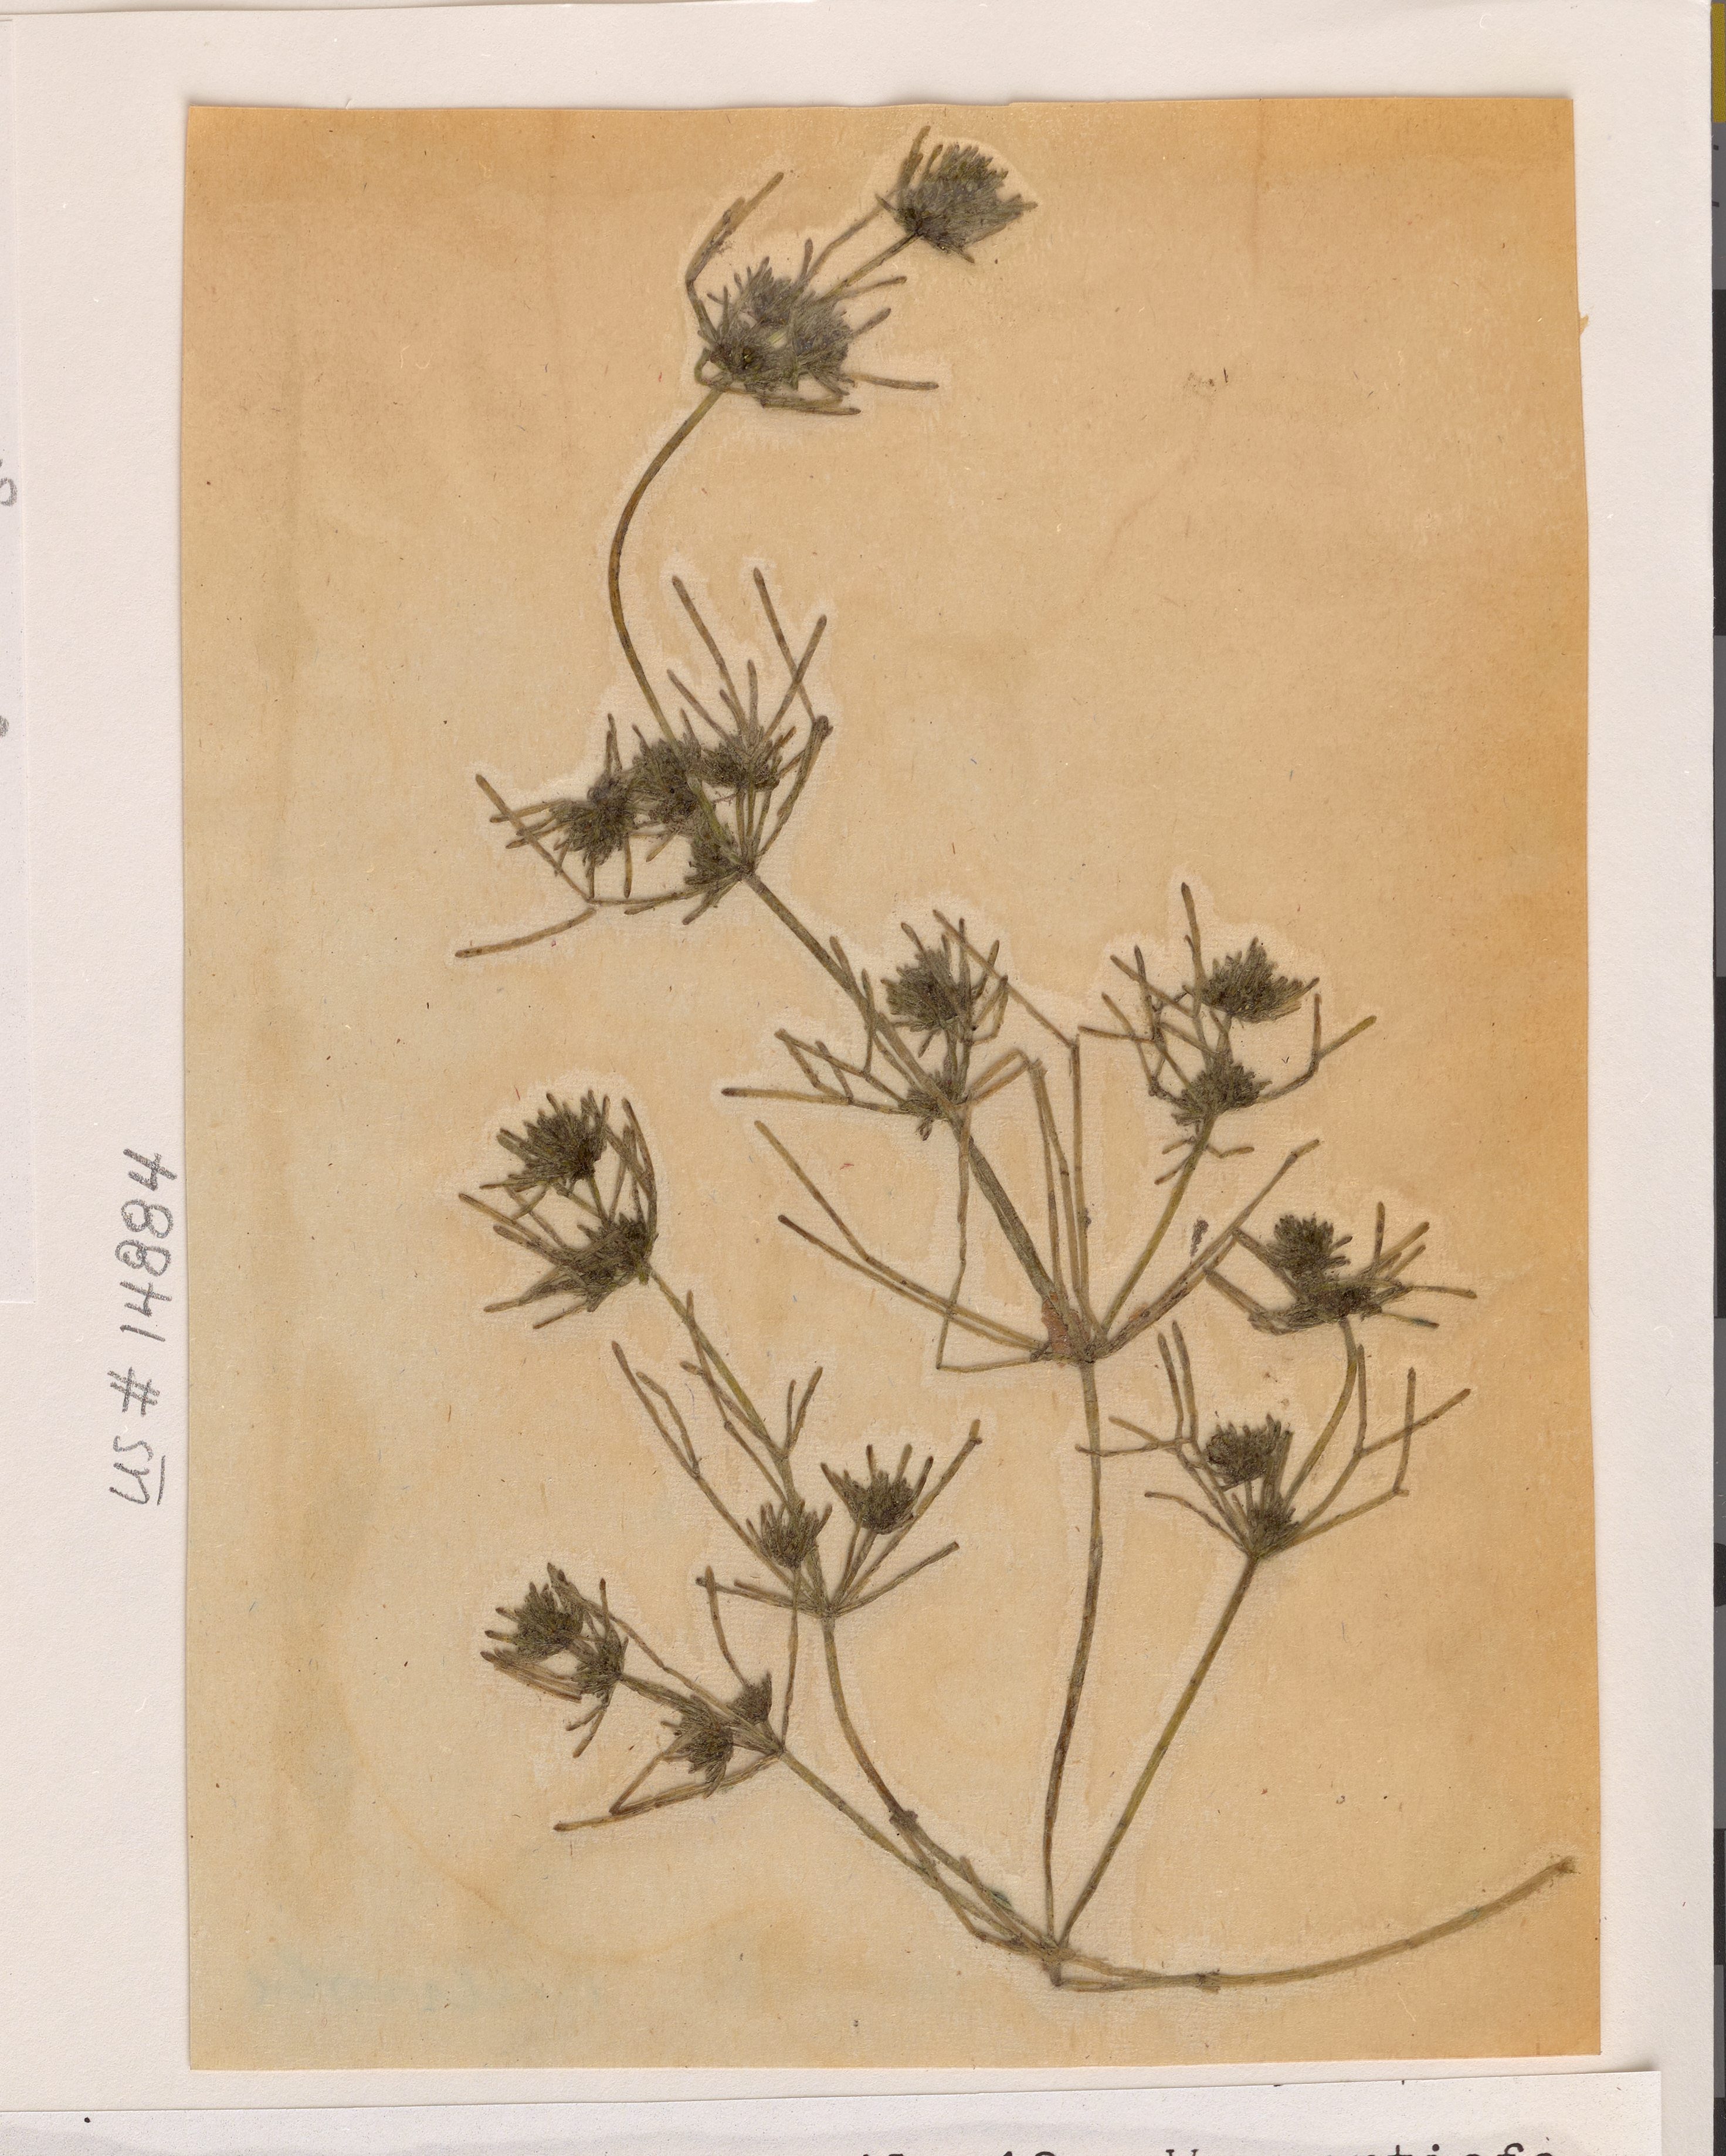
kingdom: Plantae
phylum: Charophyta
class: Charophyceae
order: Charales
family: Characeae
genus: Nitella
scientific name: Nitella opaca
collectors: W. Krause & H. Krause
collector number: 2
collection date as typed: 11 Jun 1983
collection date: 1983-06-11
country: Ireland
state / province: Connaught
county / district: Mayo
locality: Lough Mask, Ballinrobe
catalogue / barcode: US 14884